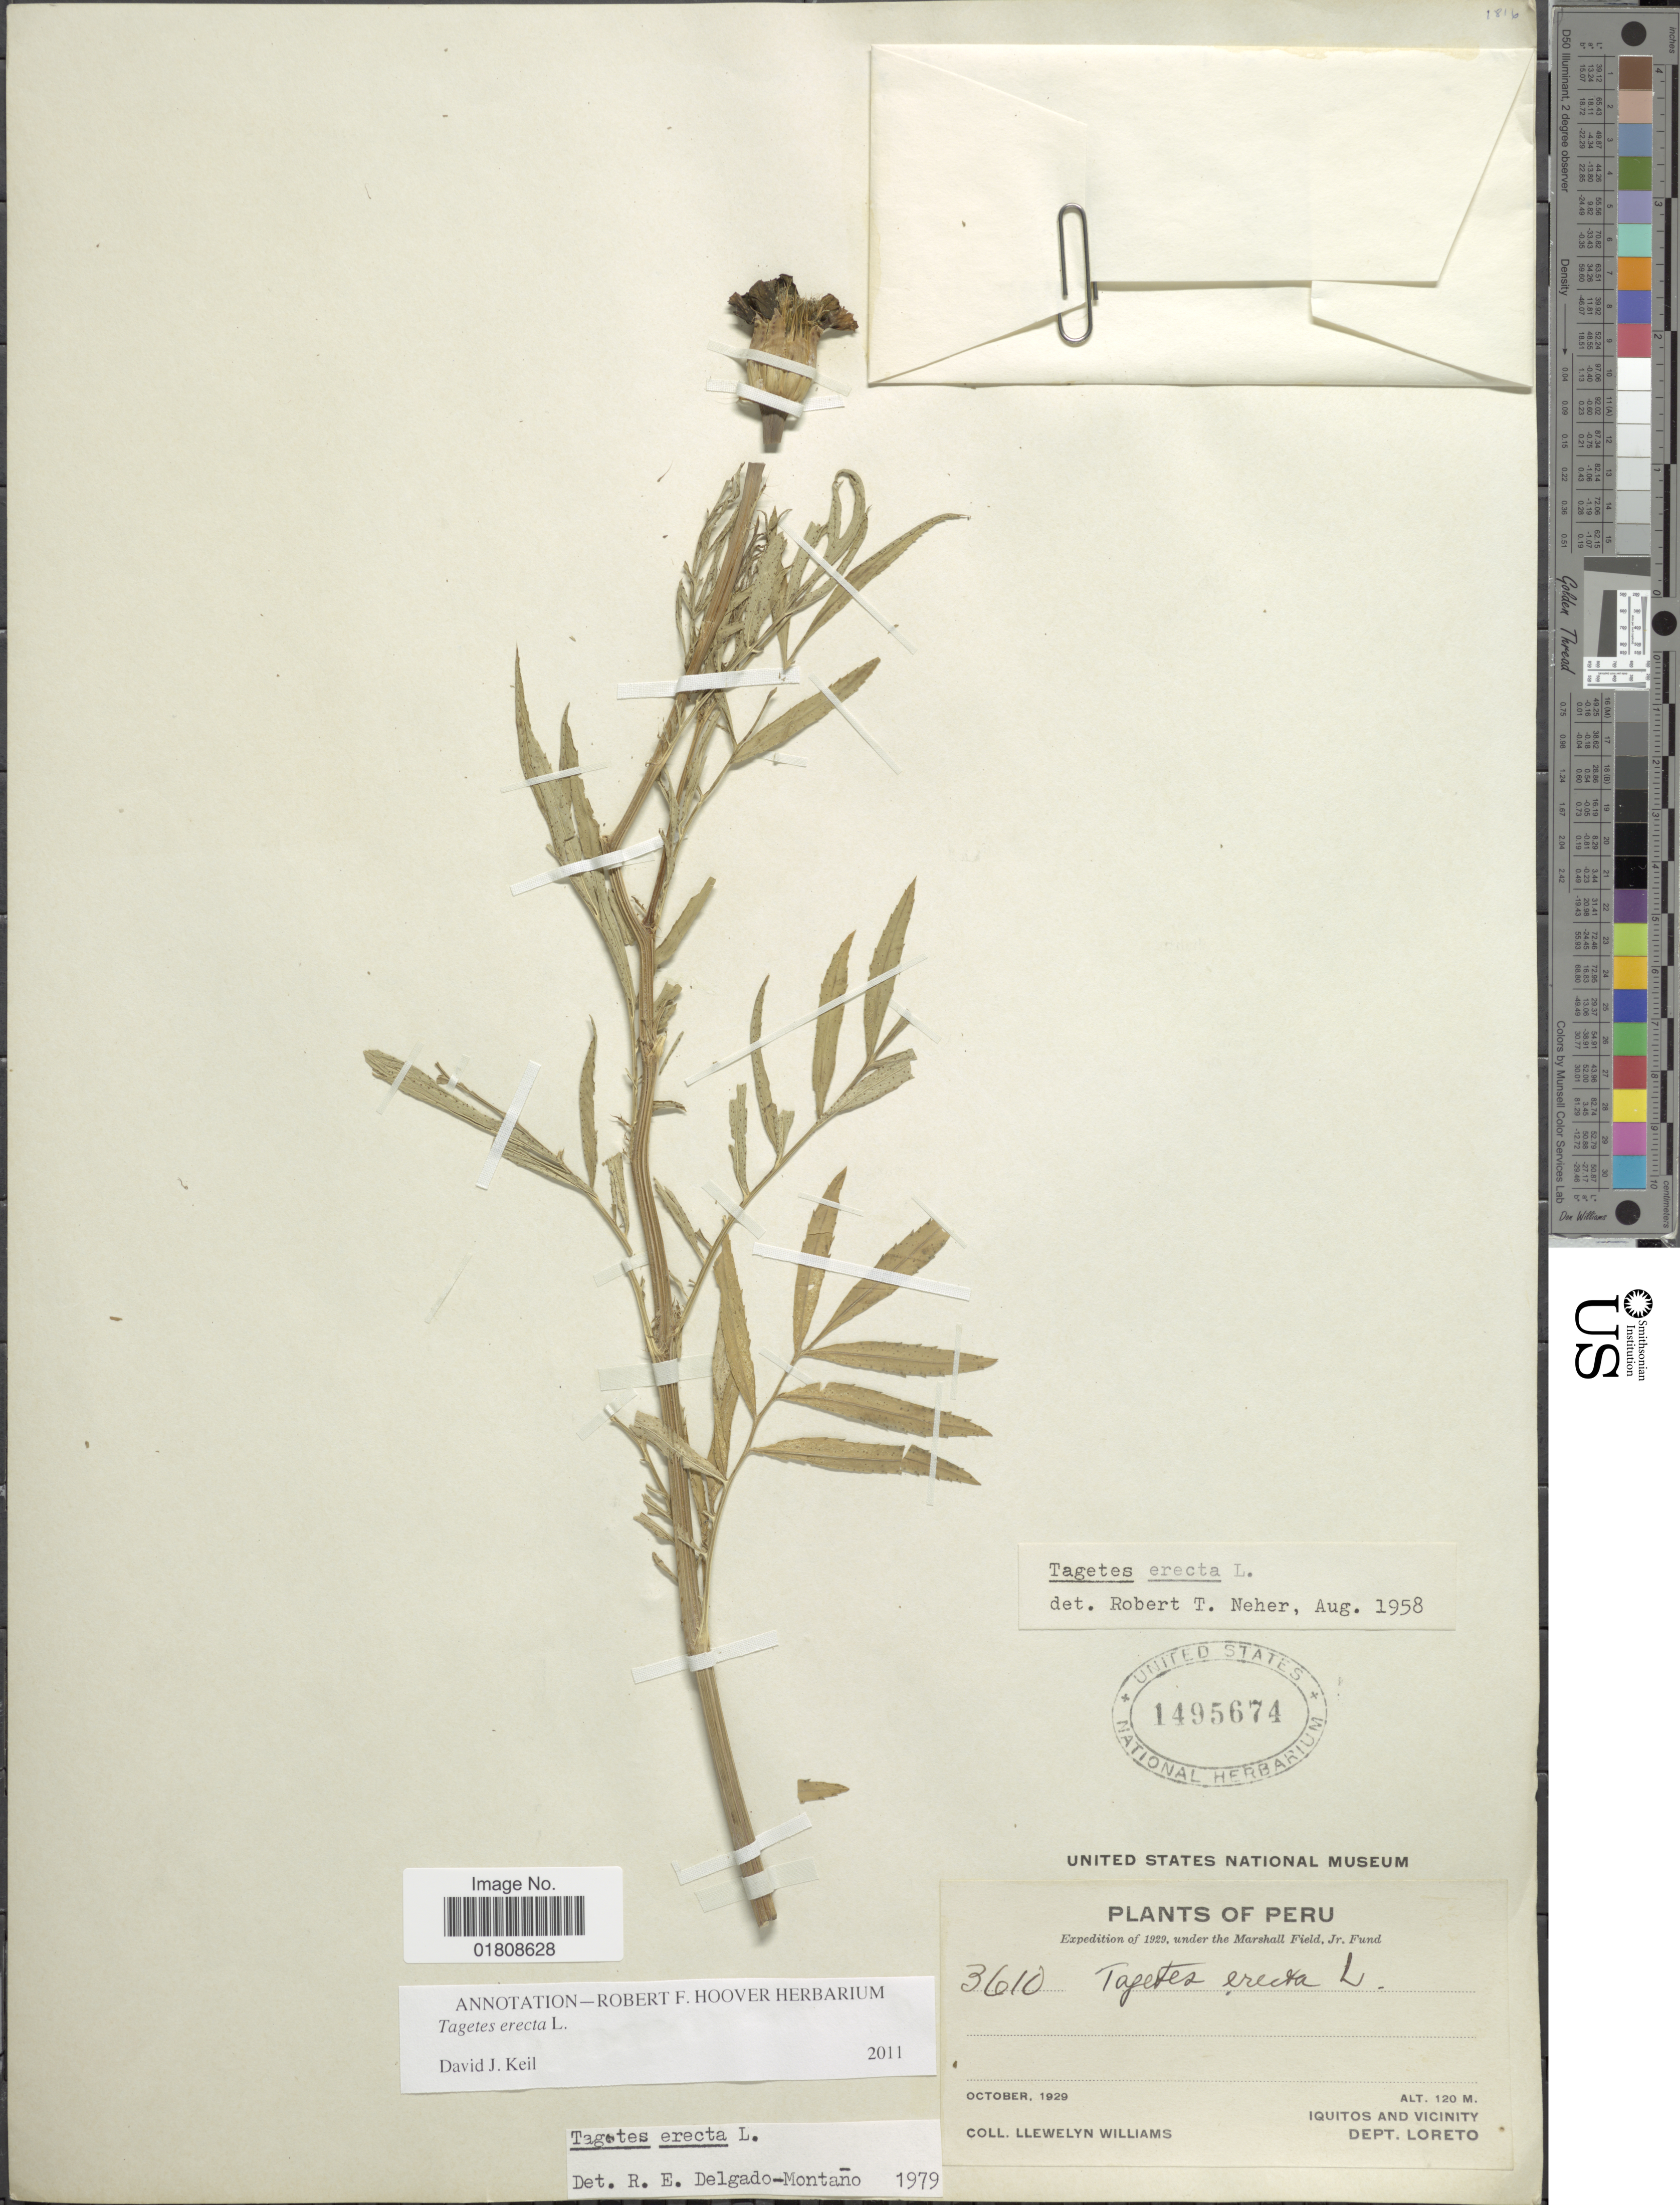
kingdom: Plantae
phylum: Tracheophyta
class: Magnoliopsida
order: Asterales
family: Asteraceae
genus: Tagetes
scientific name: Tagetes erecta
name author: L.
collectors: Ll. Williams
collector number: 3610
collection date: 1929-10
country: Peru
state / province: Loreto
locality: Iquitos and Vicinity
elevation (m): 120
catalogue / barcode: US 1495674